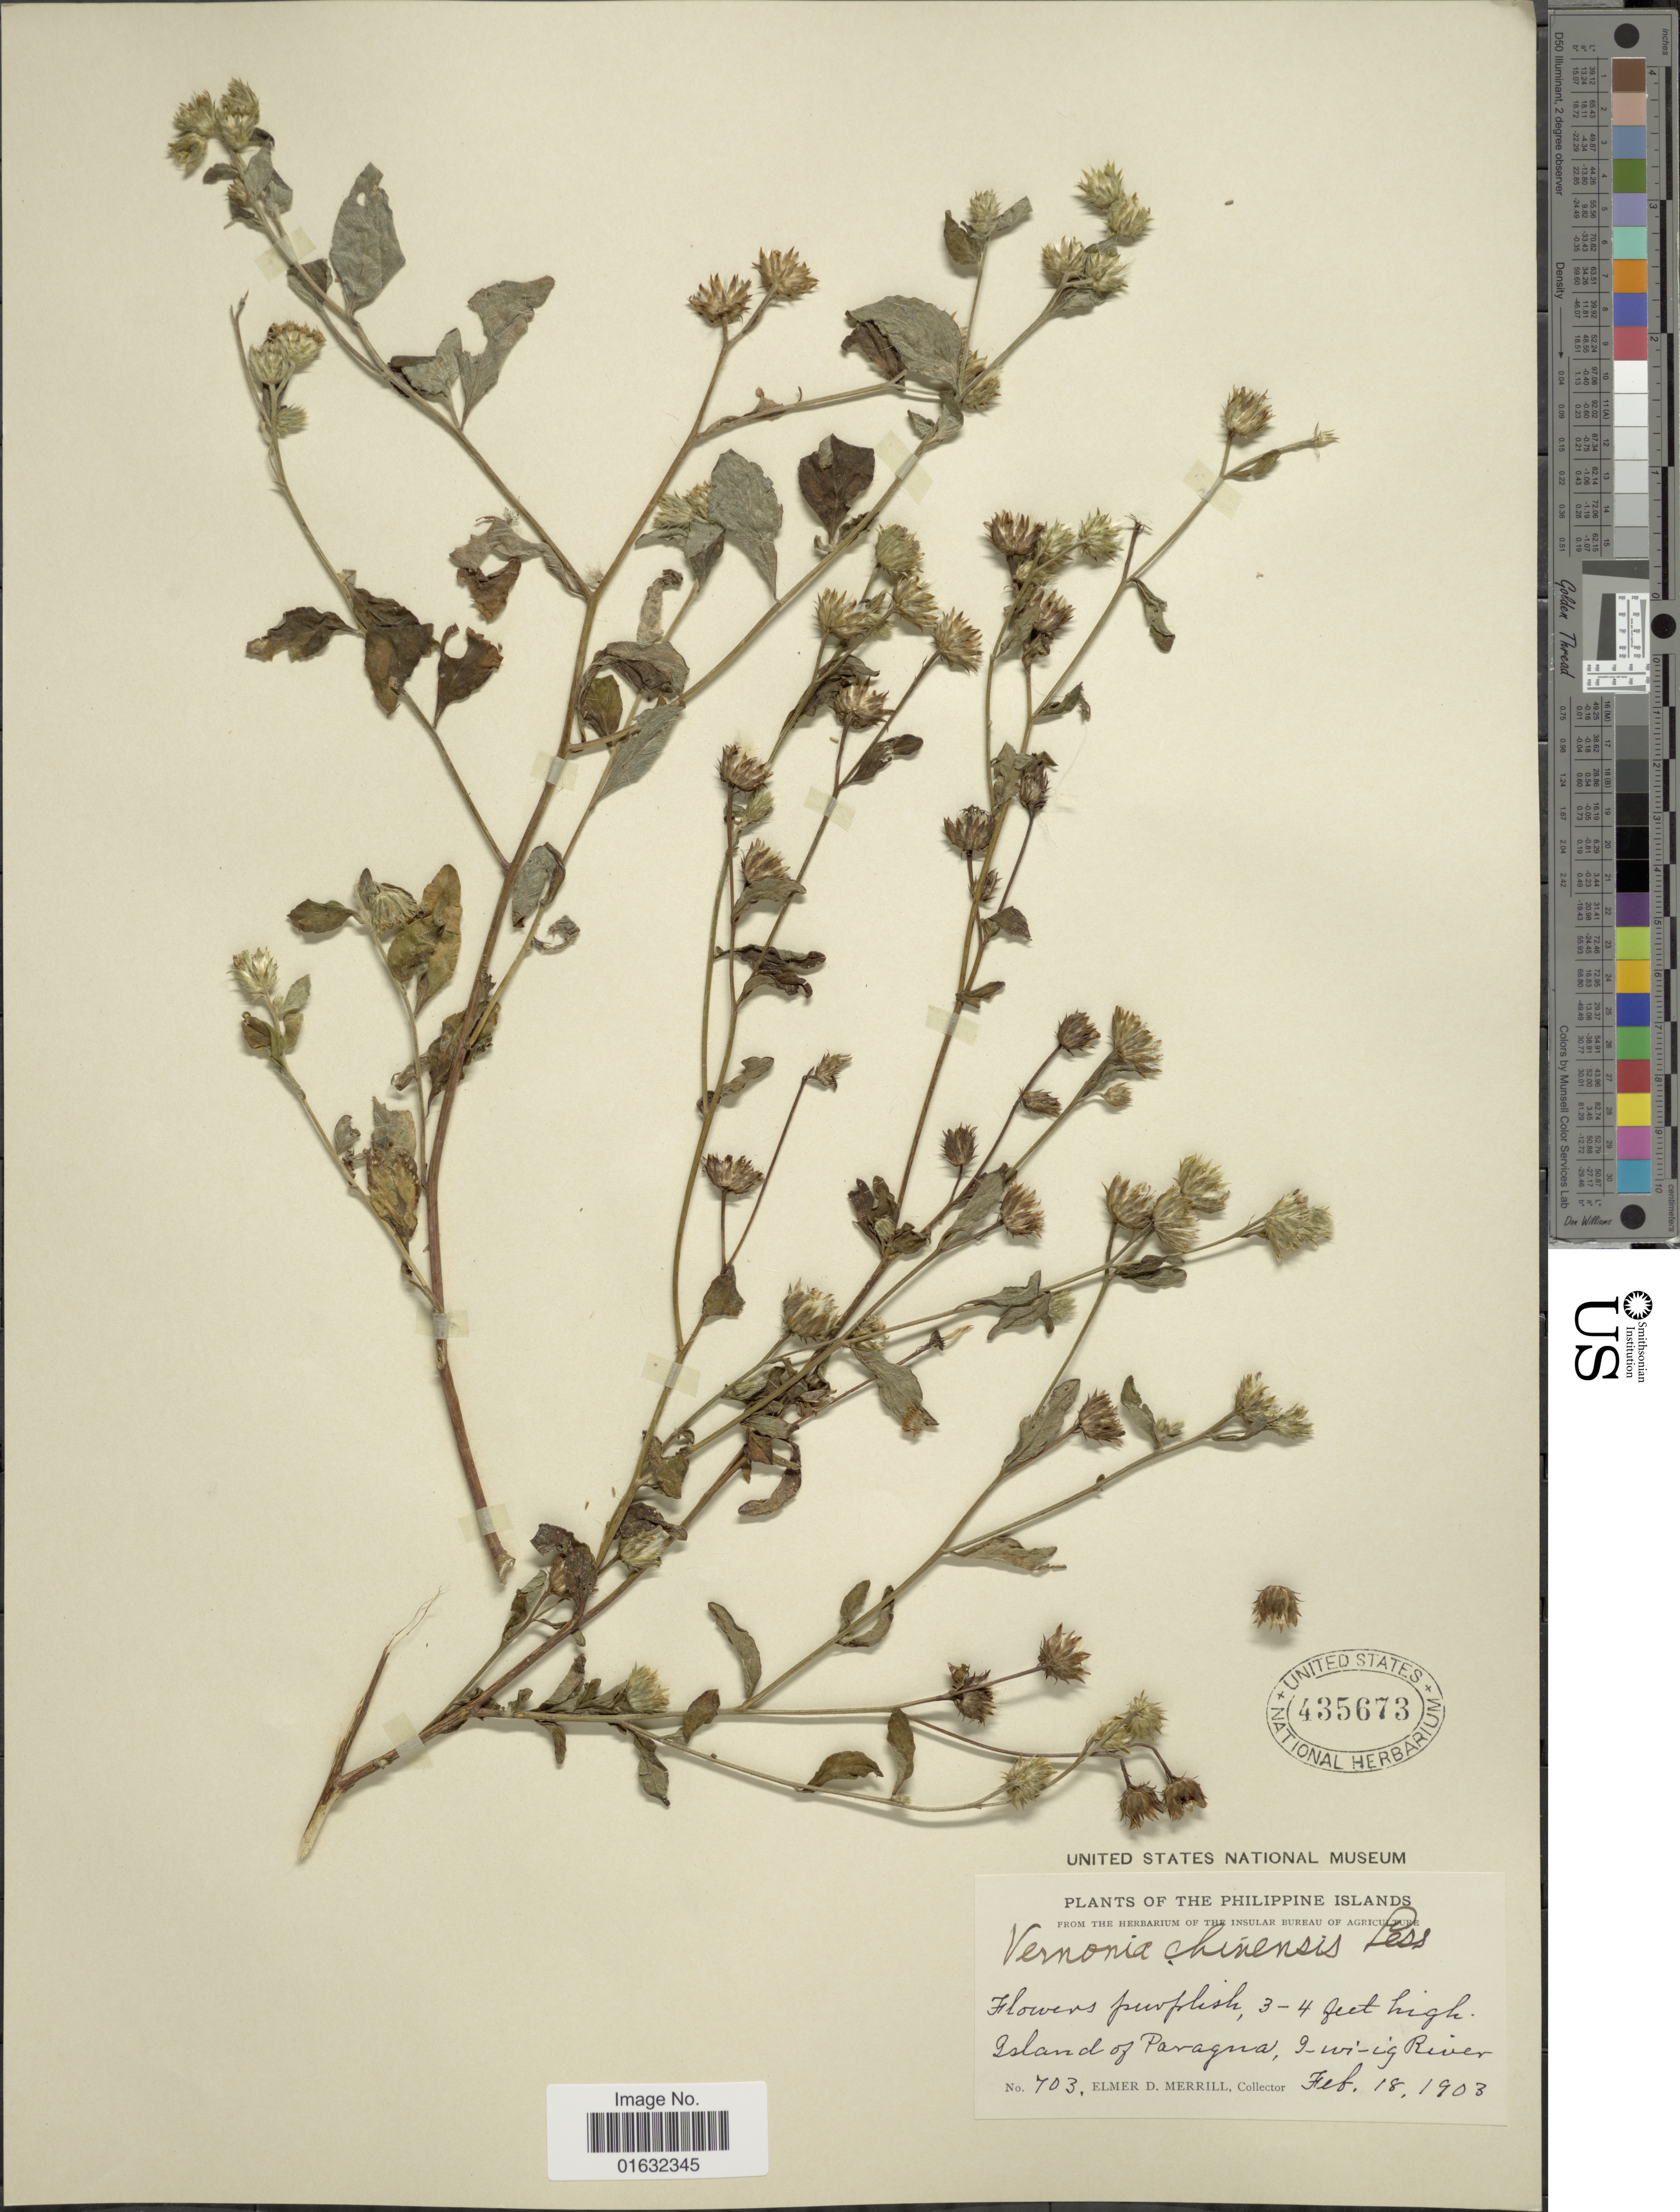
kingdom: Plantae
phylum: Tracheophyta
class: Magnoliopsida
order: Asterales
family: Asteraceae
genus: Cyanthillium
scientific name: Cyanthillium patulum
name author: (Aiton) H. Rob.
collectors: E. D. Merrill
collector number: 703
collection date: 1903-02-18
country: Philippines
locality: Island of Paragua [Palawan], I-wi-ig River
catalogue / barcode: US 435673